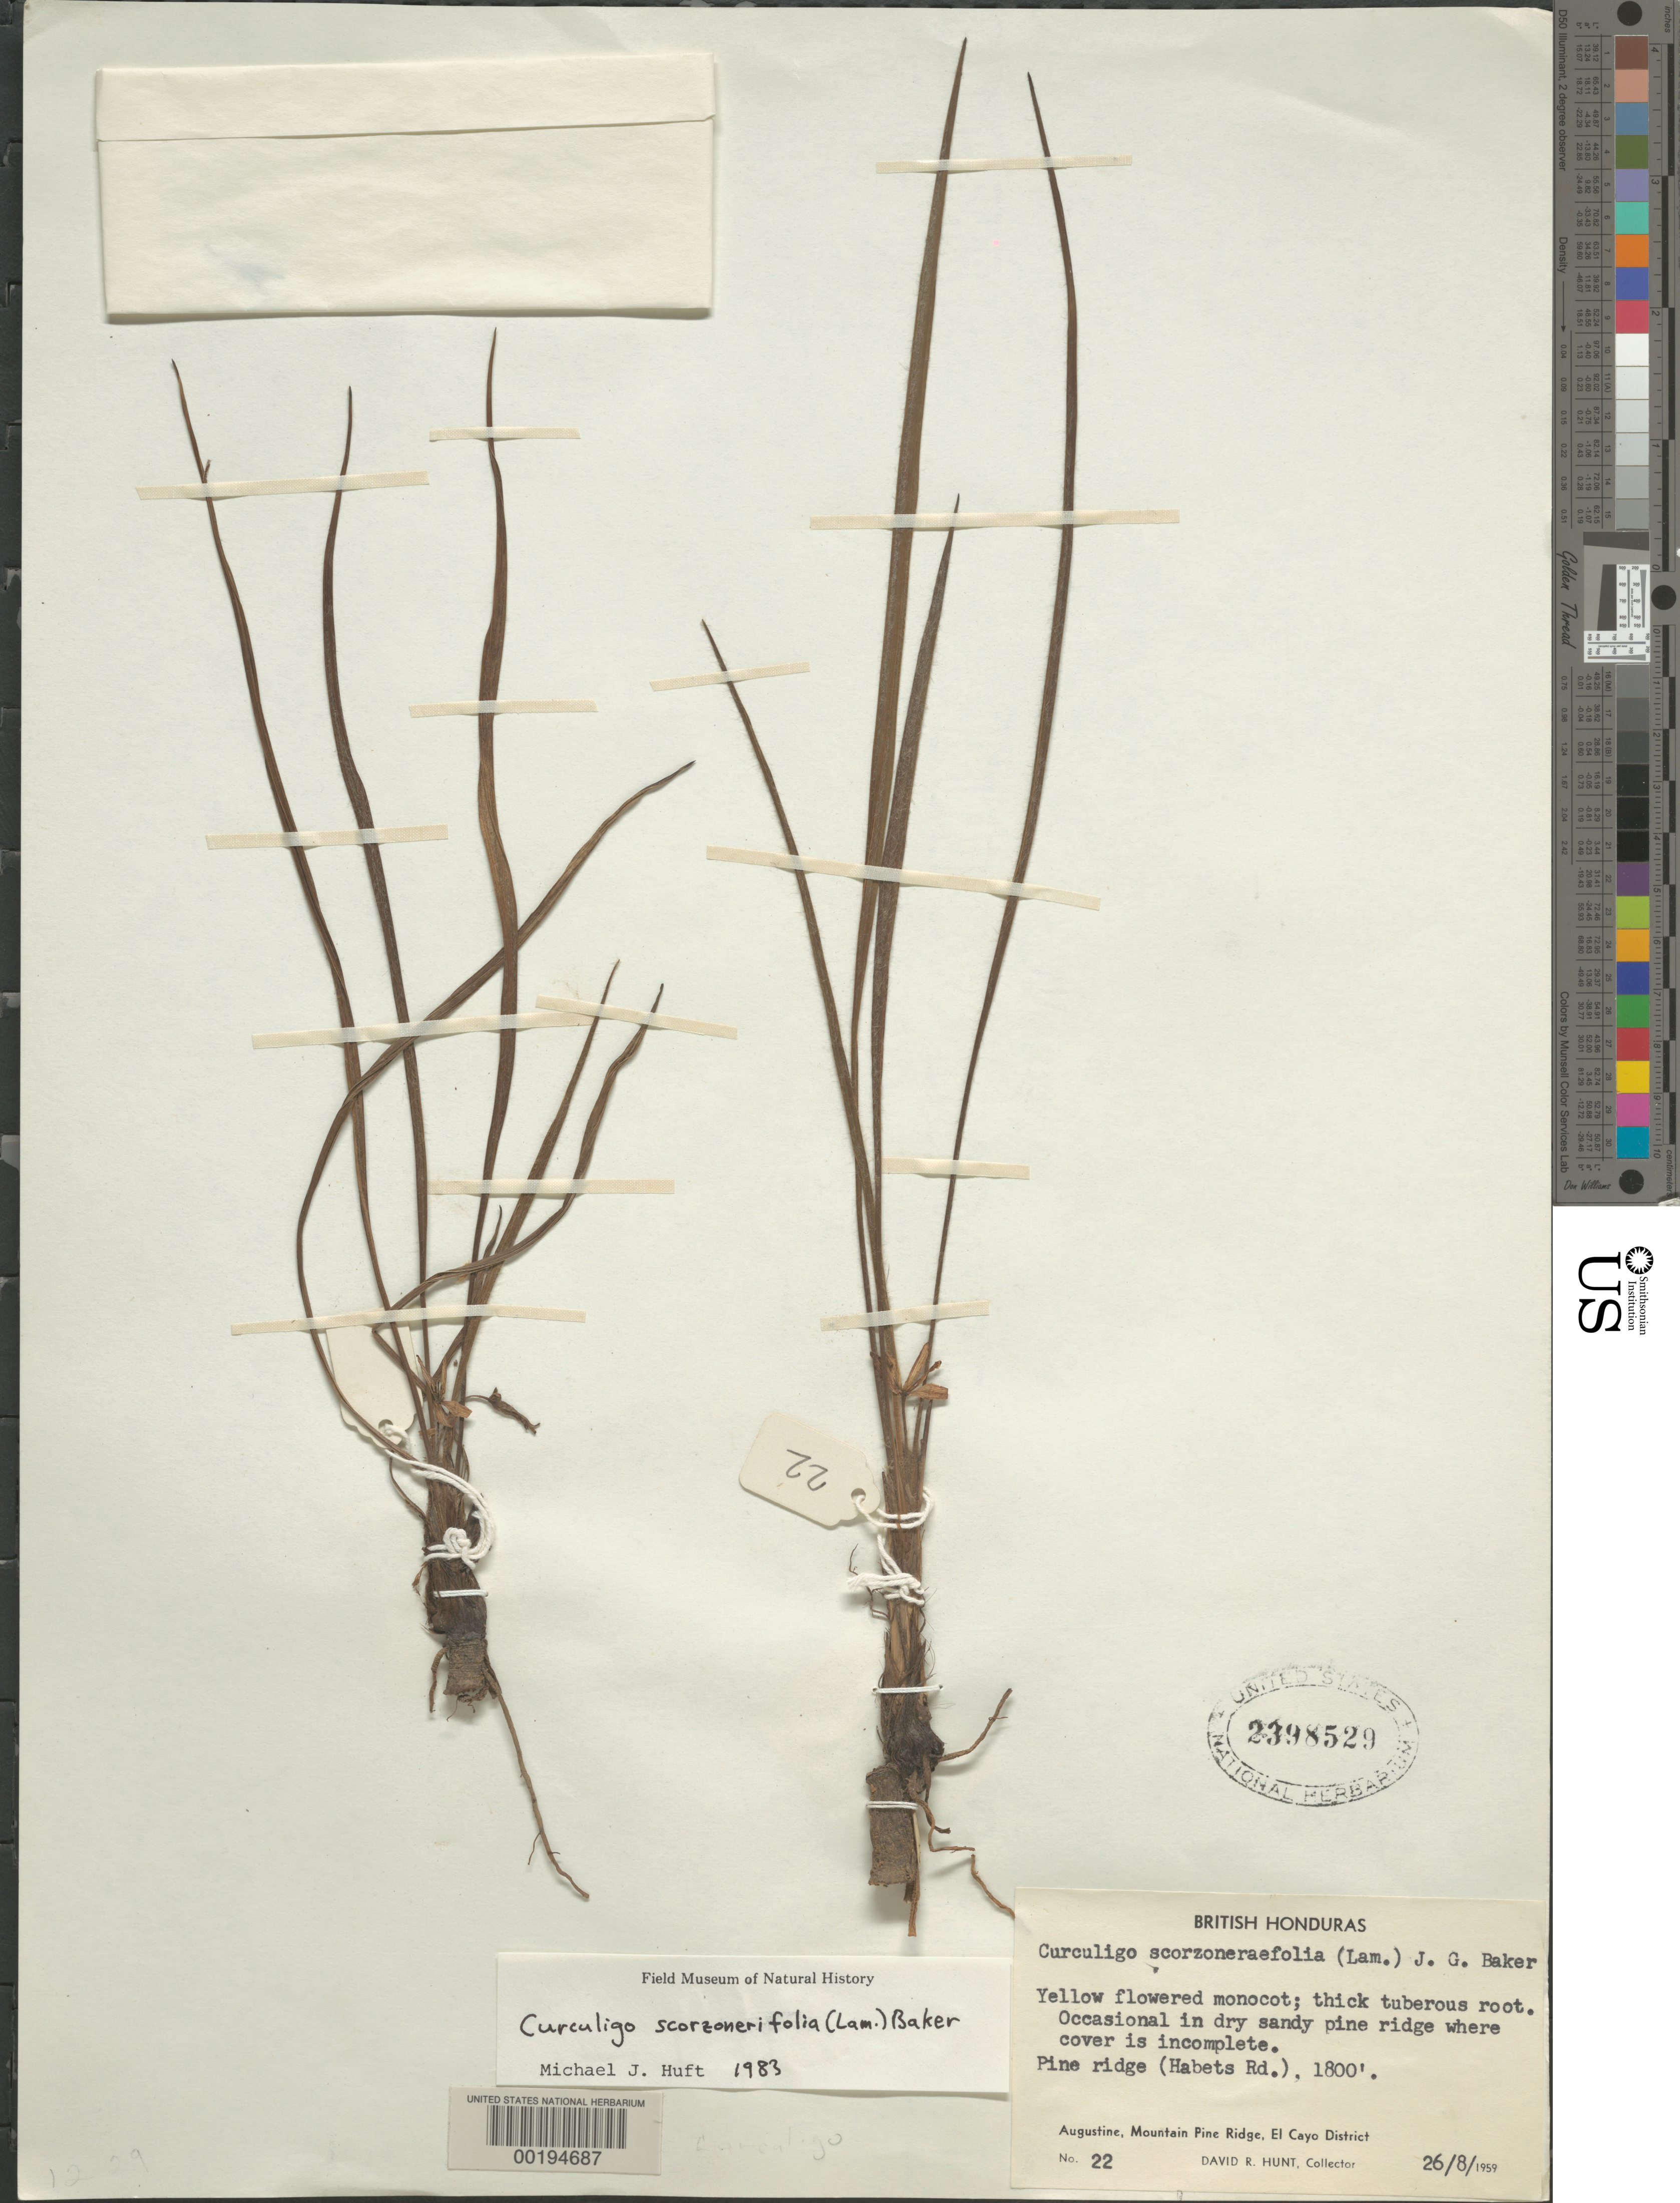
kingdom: Plantae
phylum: Tracheophyta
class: Liliopsida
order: Asparagales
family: Hypoxidaceae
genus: Curculigo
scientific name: Curculigo scorzonerifolia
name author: (Lam.) Baker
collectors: D. R. Hunt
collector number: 22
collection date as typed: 26 Aug 1959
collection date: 1959-08-26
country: Belize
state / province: Cayo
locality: Augustine, Mountain Pine Ridge, Habet's Road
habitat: Occasional in dry sandy pine ridge where cover is incomplete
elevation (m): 549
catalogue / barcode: US 2398529